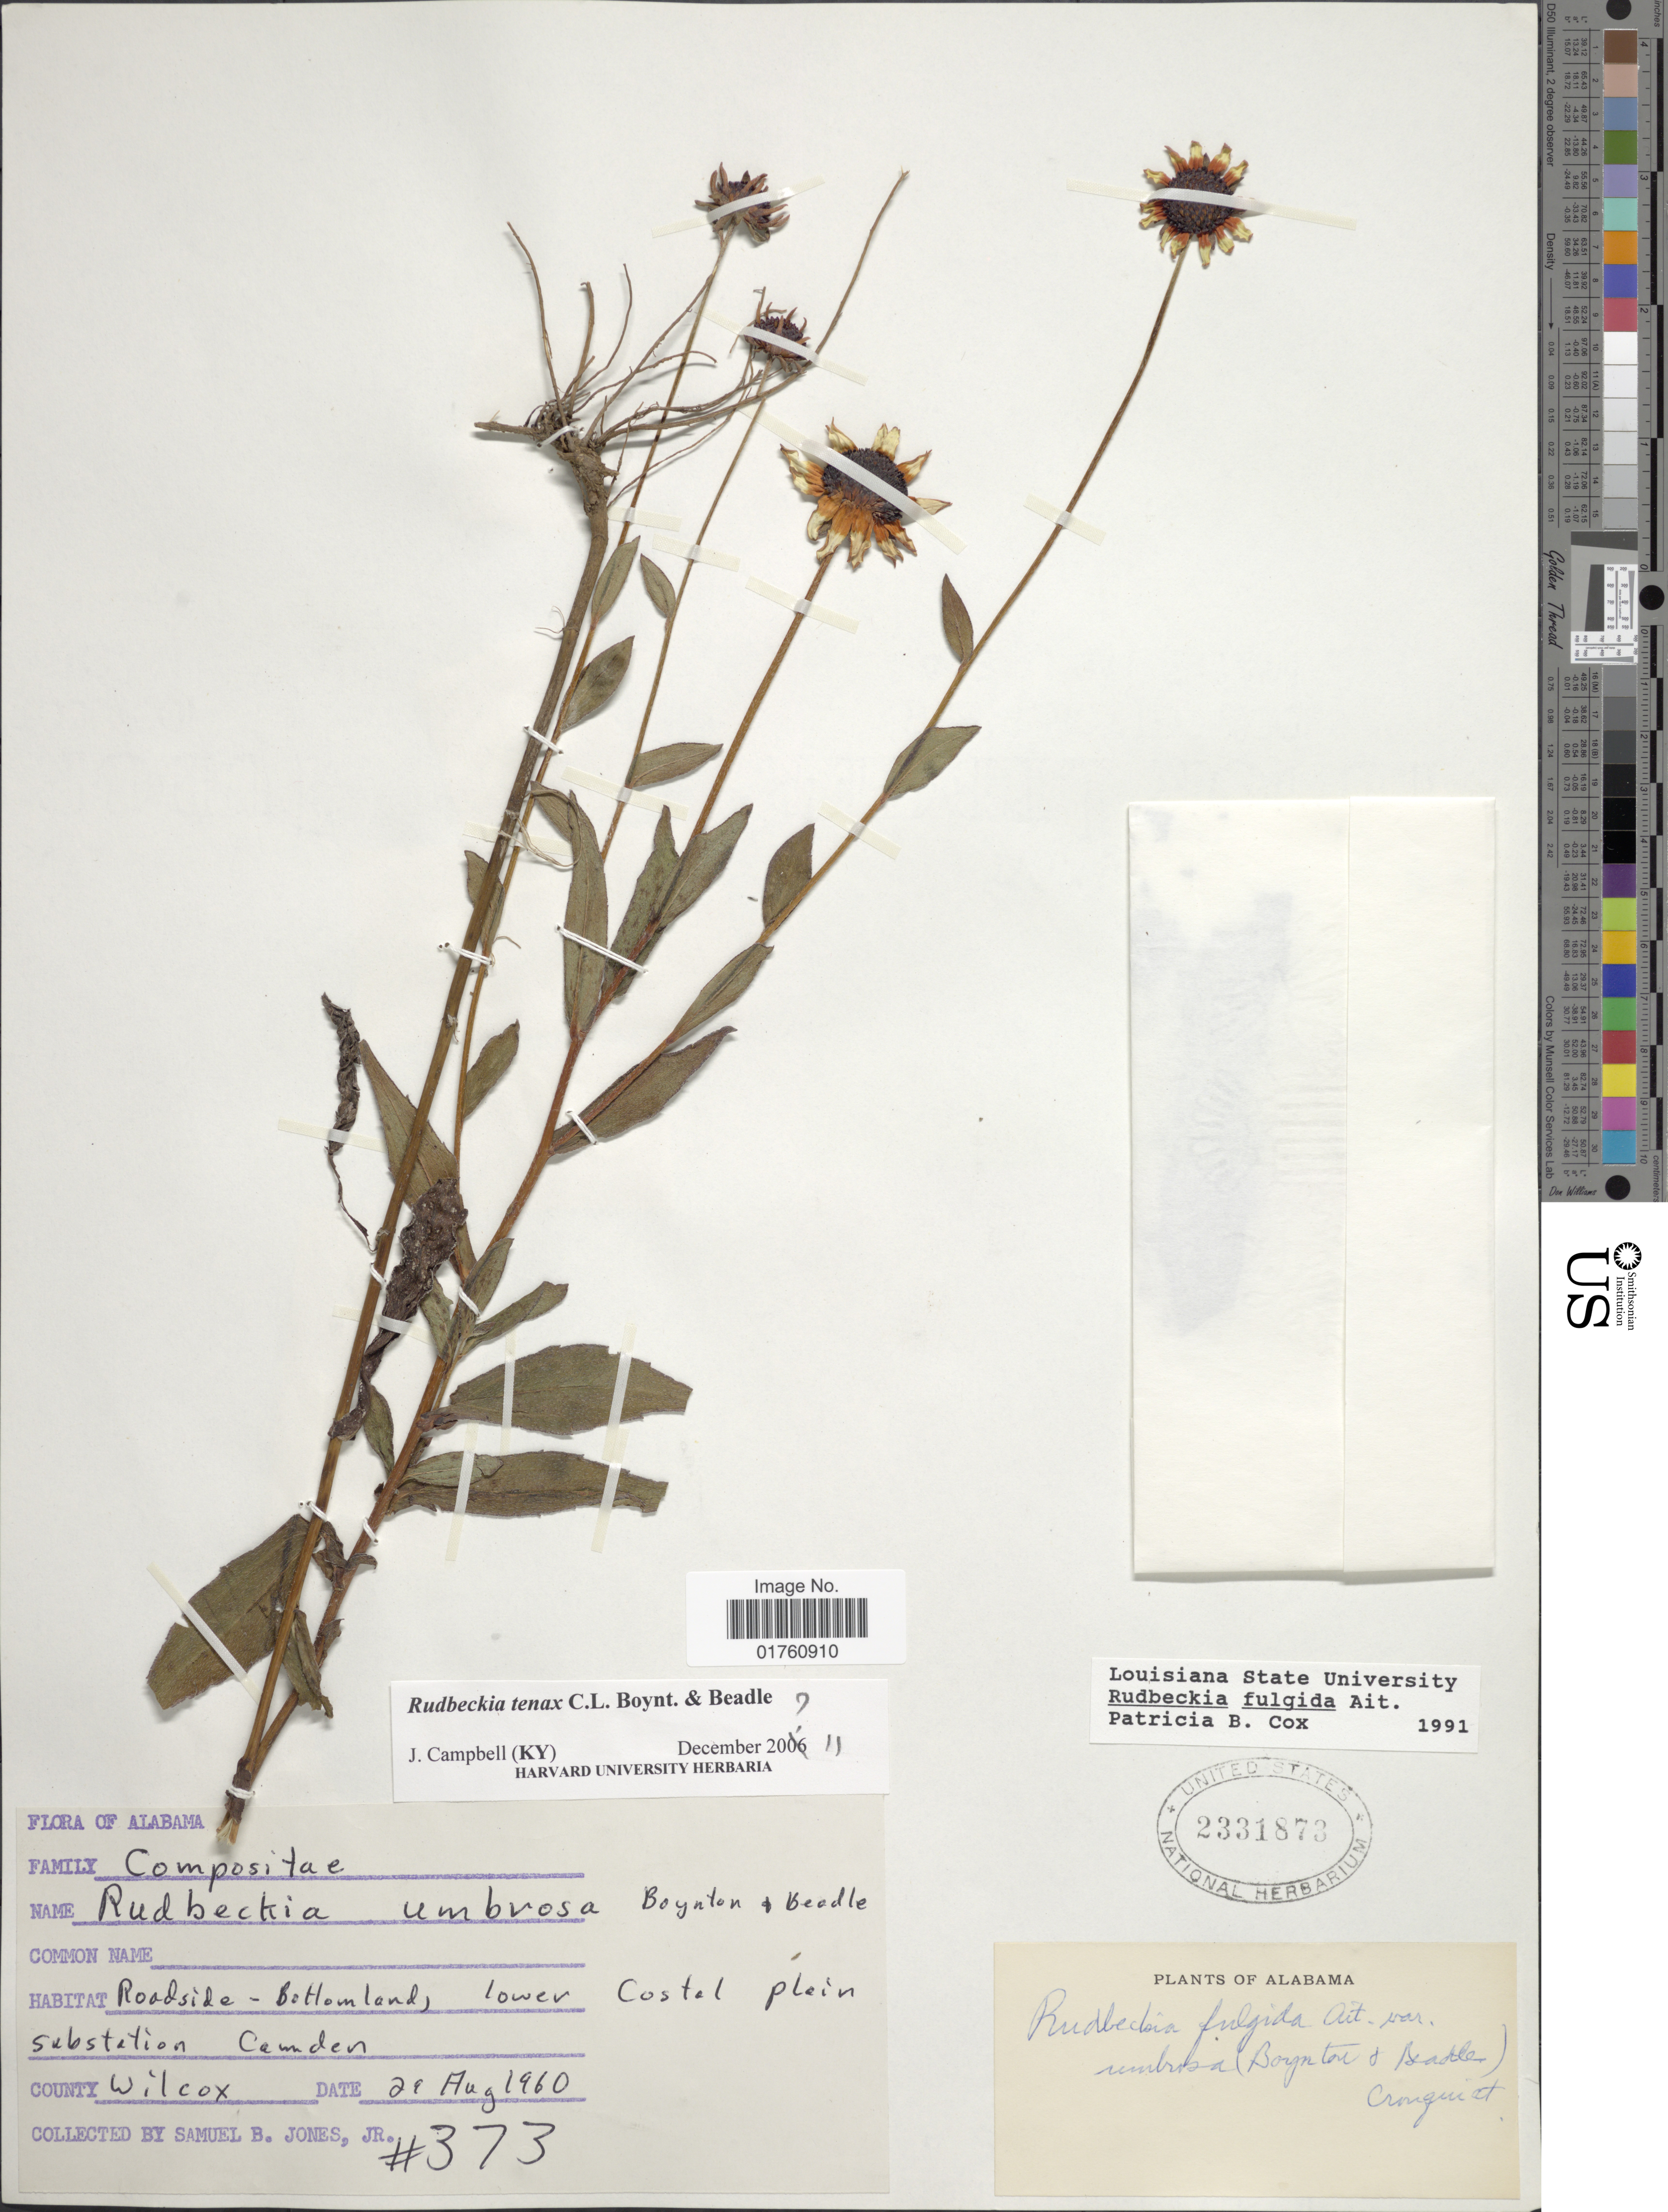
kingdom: Plantae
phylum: Tracheophyta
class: Magnoliopsida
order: Asterales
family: Asteraceae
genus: Rudbeckia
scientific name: Rudbeckia tenax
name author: C.L. Boynton & Beadle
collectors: S. B. Jones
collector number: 373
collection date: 1960-08-29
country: United States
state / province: Alabama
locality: Roadside - Bottomland, lower substation Camden, County Wilcox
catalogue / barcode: US 2331873